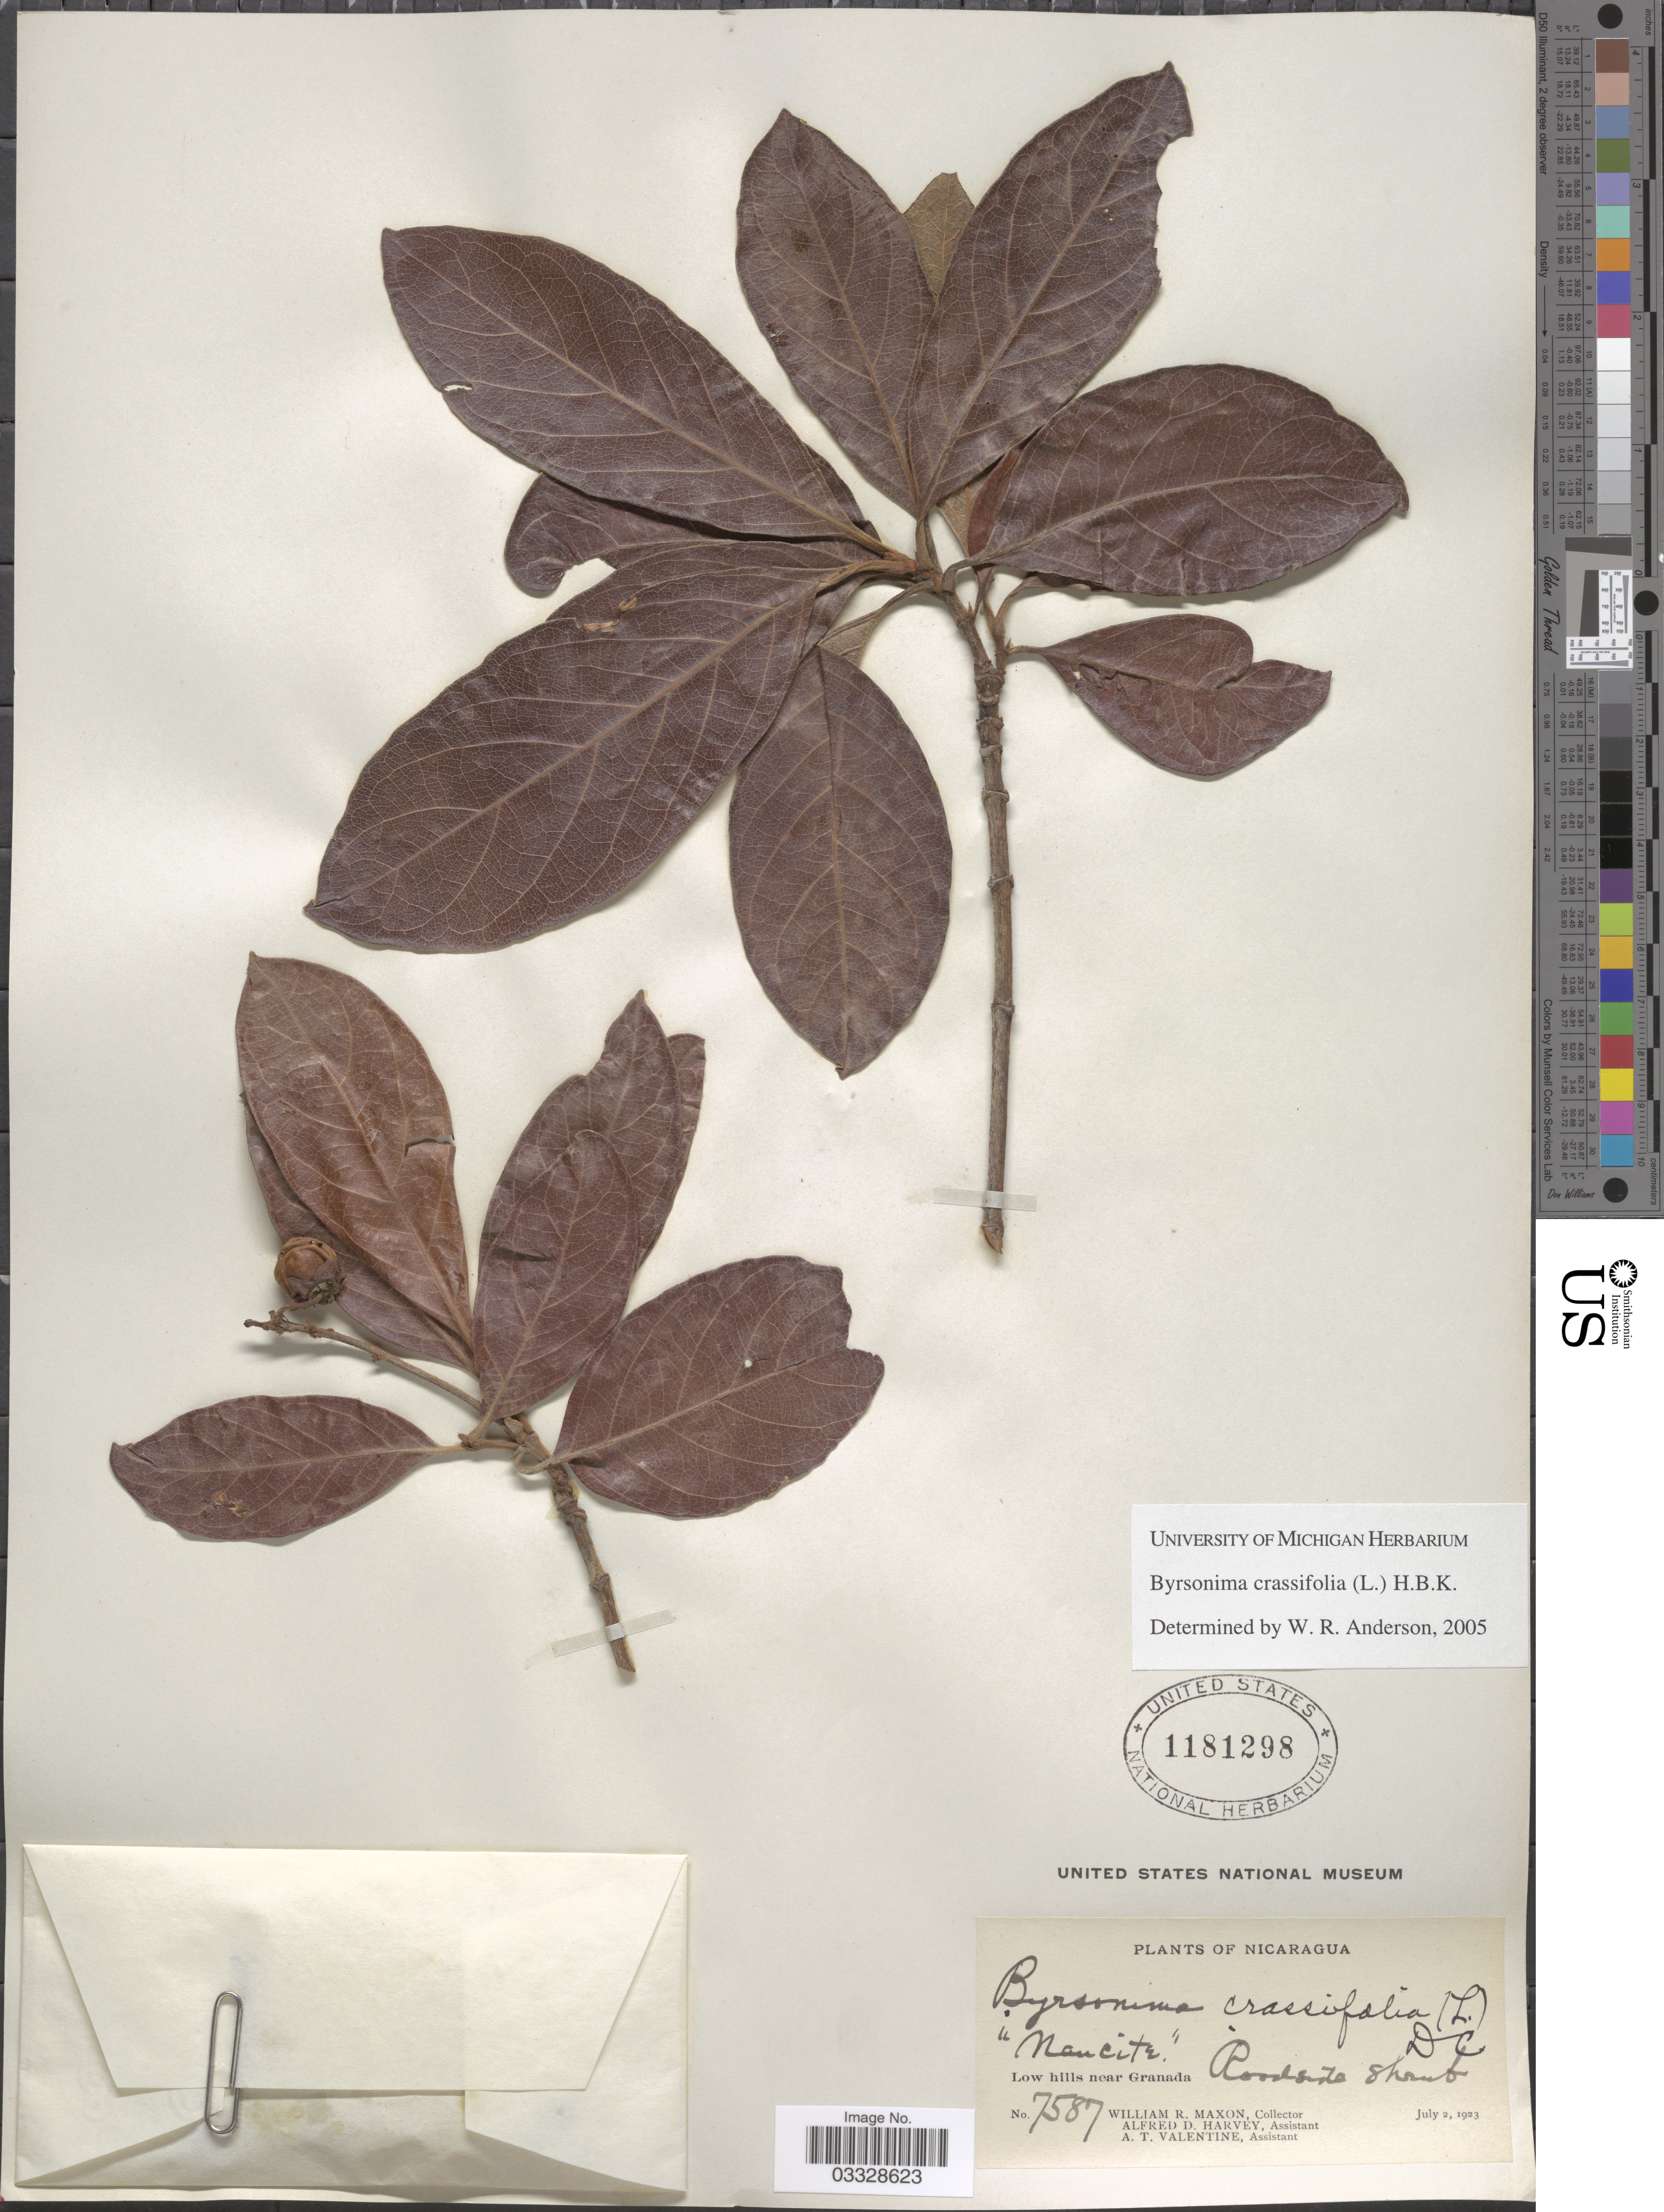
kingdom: Plantae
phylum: Tracheophyta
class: Magnoliopsida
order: Malpighiales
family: Malpighiaceae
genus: Byrsonima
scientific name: Byrsonima crassifolia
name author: (L.) Kunth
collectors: W. R. Maxon, A. D. Harvey & A. Valentine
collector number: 7587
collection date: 1923-07-02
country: Nicaragua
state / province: Granada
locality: Low hills near Granada.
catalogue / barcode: US 1181298